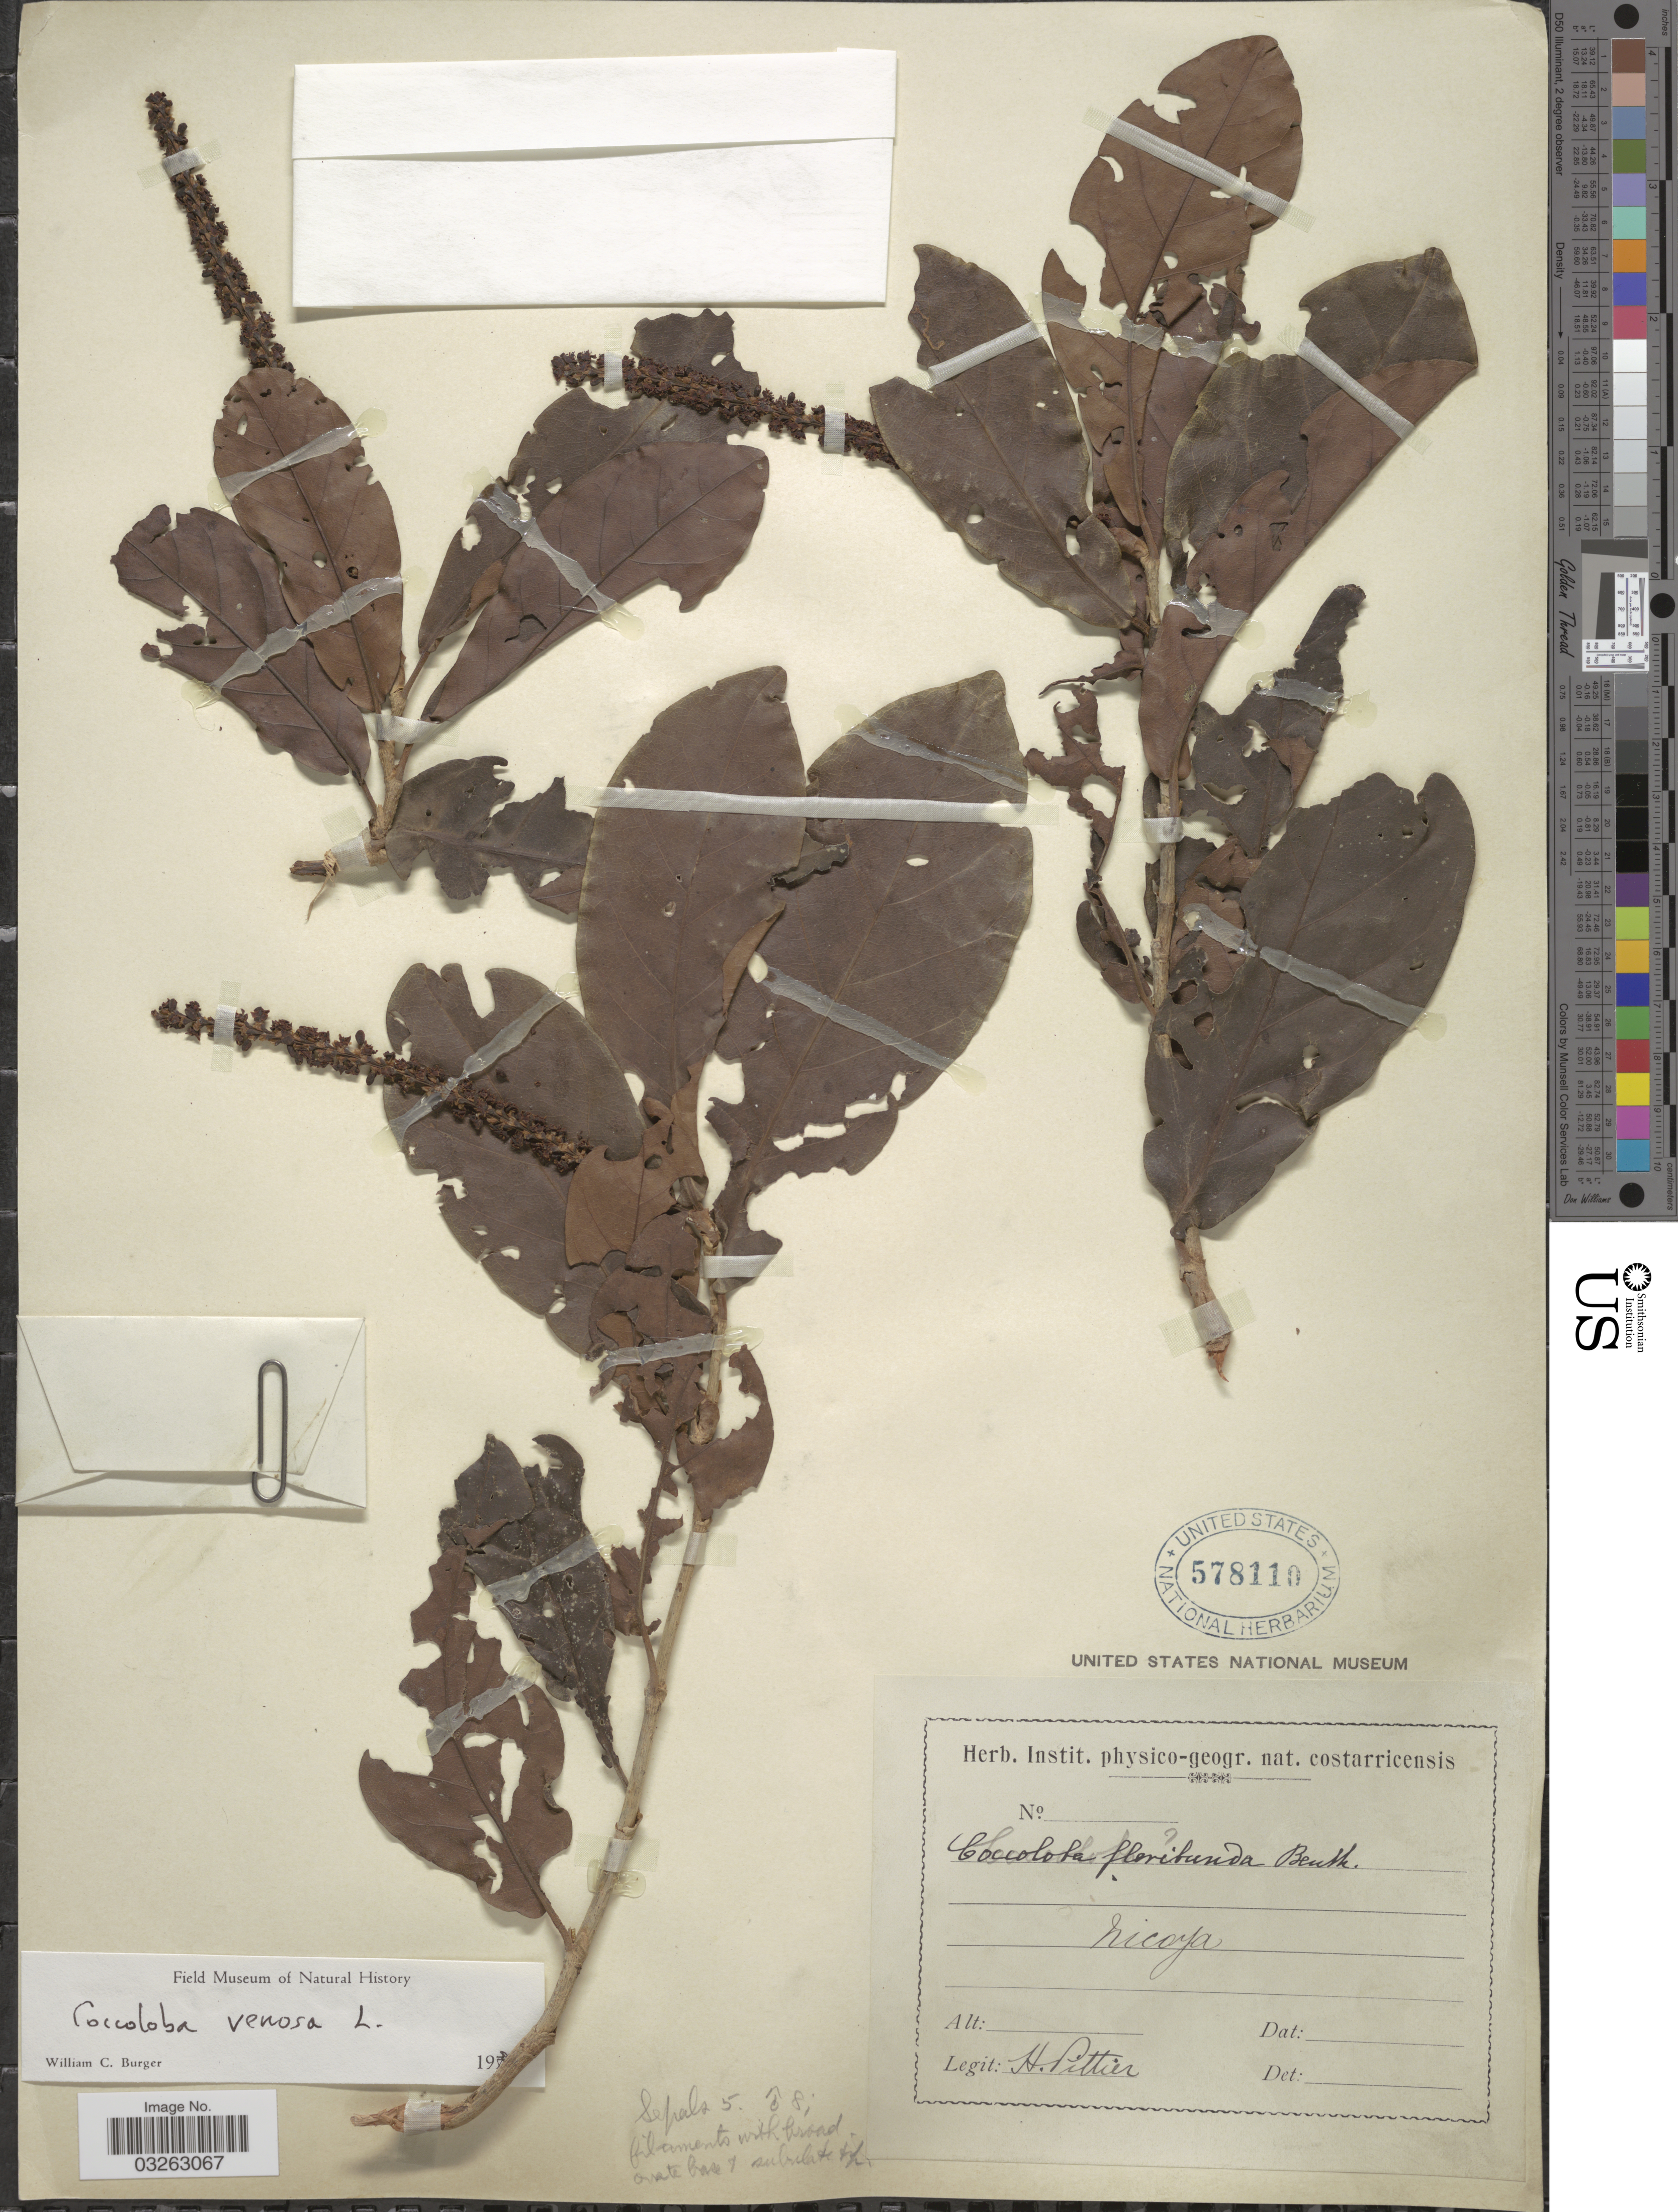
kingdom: Plantae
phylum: Tracheophyta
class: Magnoliopsida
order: Caryophyllales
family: Polygonaceae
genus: Coccoloba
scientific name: Coccoloba venosa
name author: L.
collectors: H. F. Pittier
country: Costa Rica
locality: Nicoya.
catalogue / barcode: US 578110